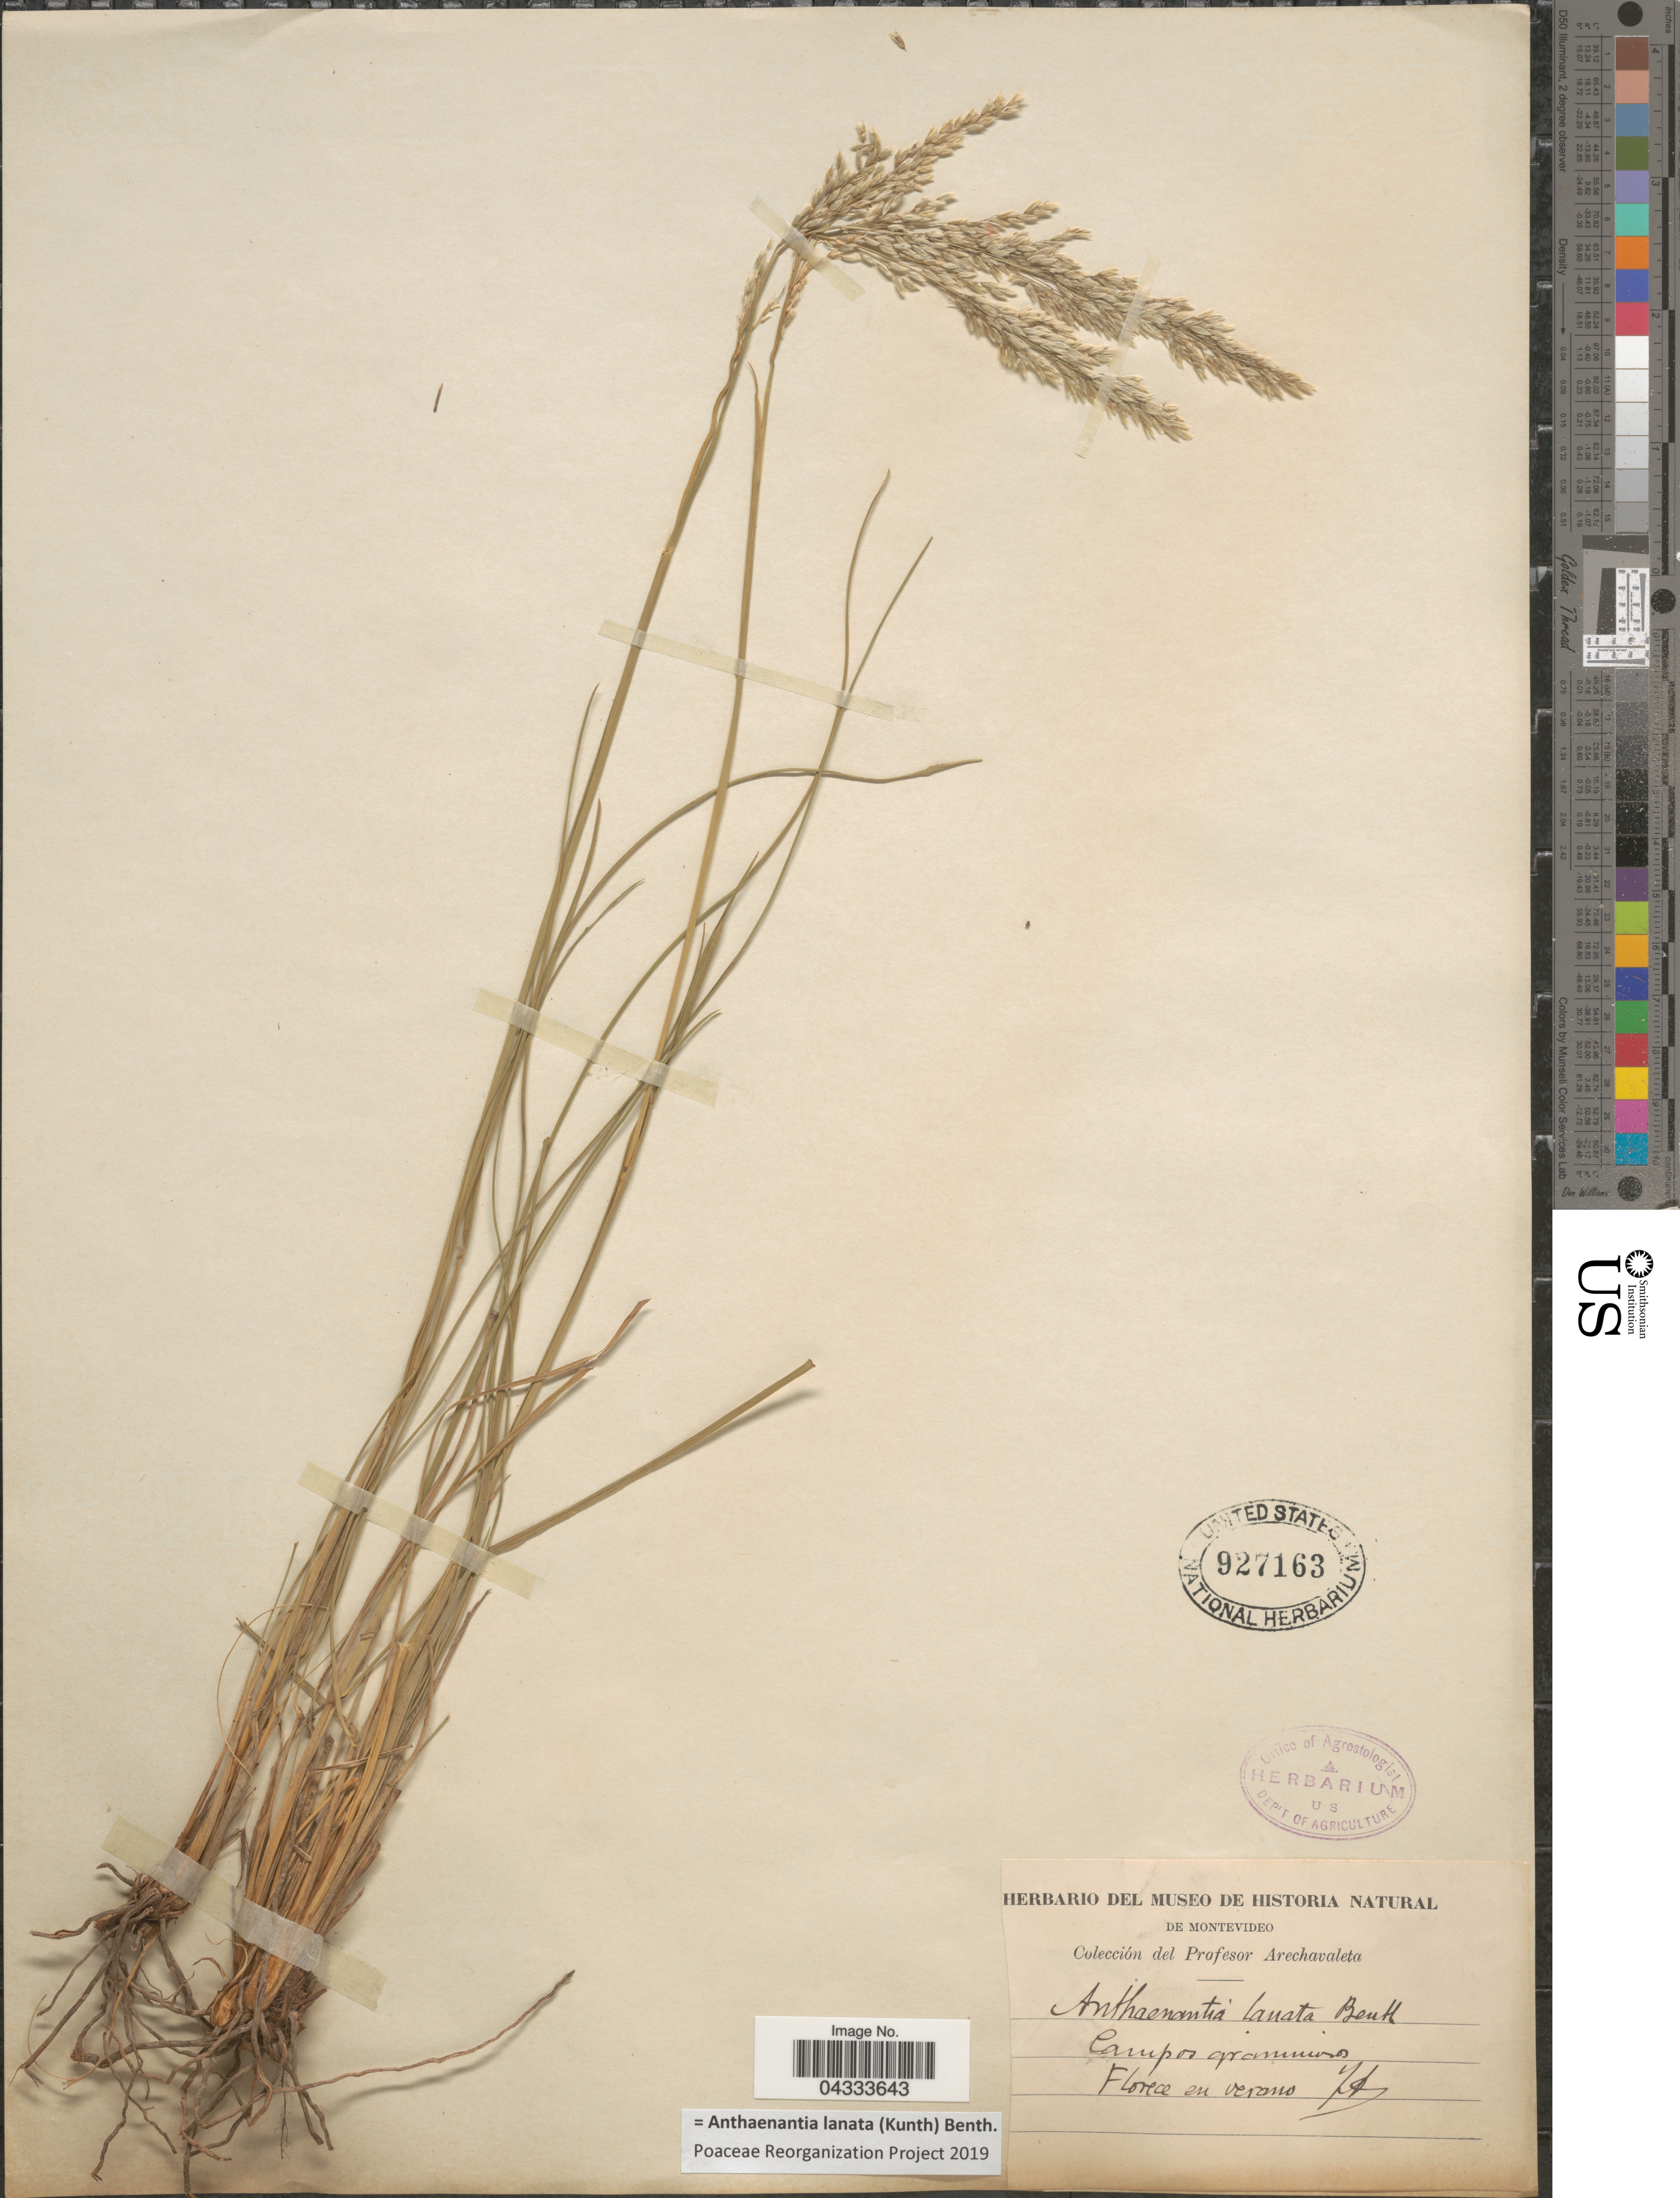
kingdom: Plantae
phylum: Tracheophyta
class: Liliopsida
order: Poales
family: Poaceae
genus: Anthaenantia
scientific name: Anthaenantia lanata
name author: (Kunth) Benth.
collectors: Arechavaleta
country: Uruguay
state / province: Montevideo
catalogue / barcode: US 927163